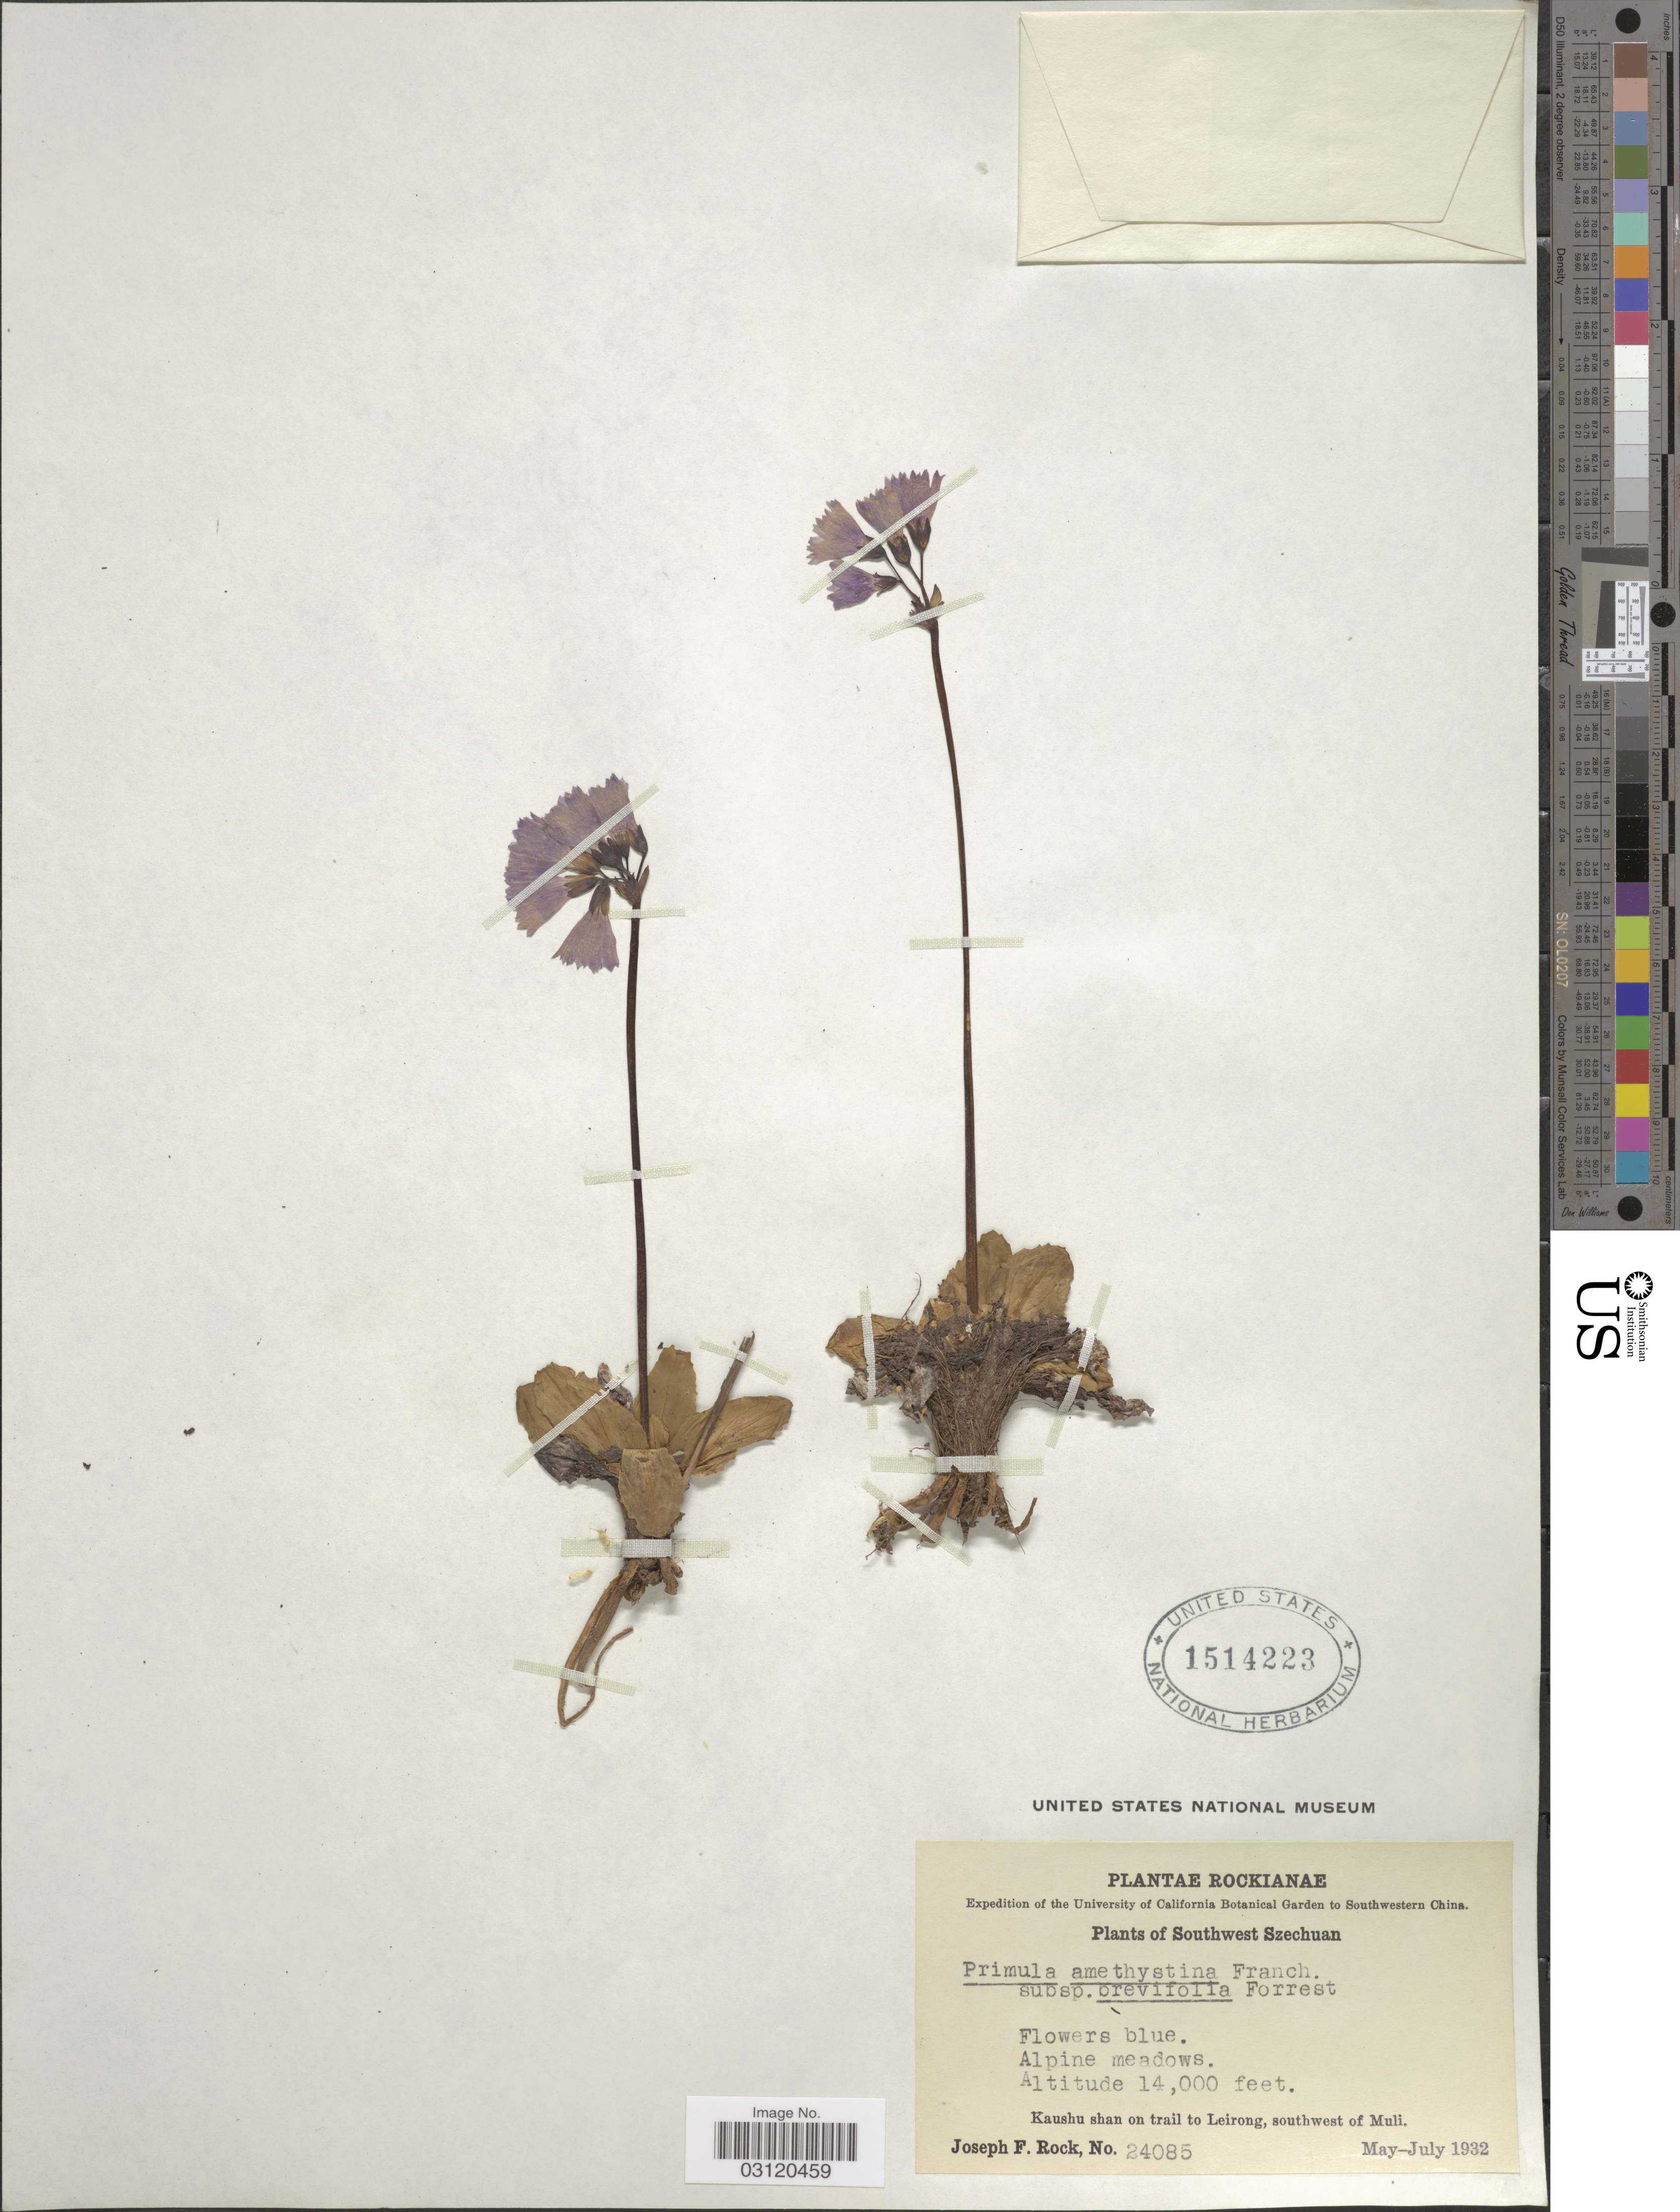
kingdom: Plantae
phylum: Tracheophyta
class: Magnoliopsida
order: Ericales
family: Primulaceae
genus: Primula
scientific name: Primula amethystina subsp. brevifolia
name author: (Forrest) W.W. Sm. & Forrest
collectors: J. F. Rock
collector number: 24085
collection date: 1932-05/1932-07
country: China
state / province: Sichuan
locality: Southwestern China. Southwest Szechuan. Kaushu shan on trail to Leirong, southwest of Muli.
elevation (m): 4267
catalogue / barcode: US 1514223